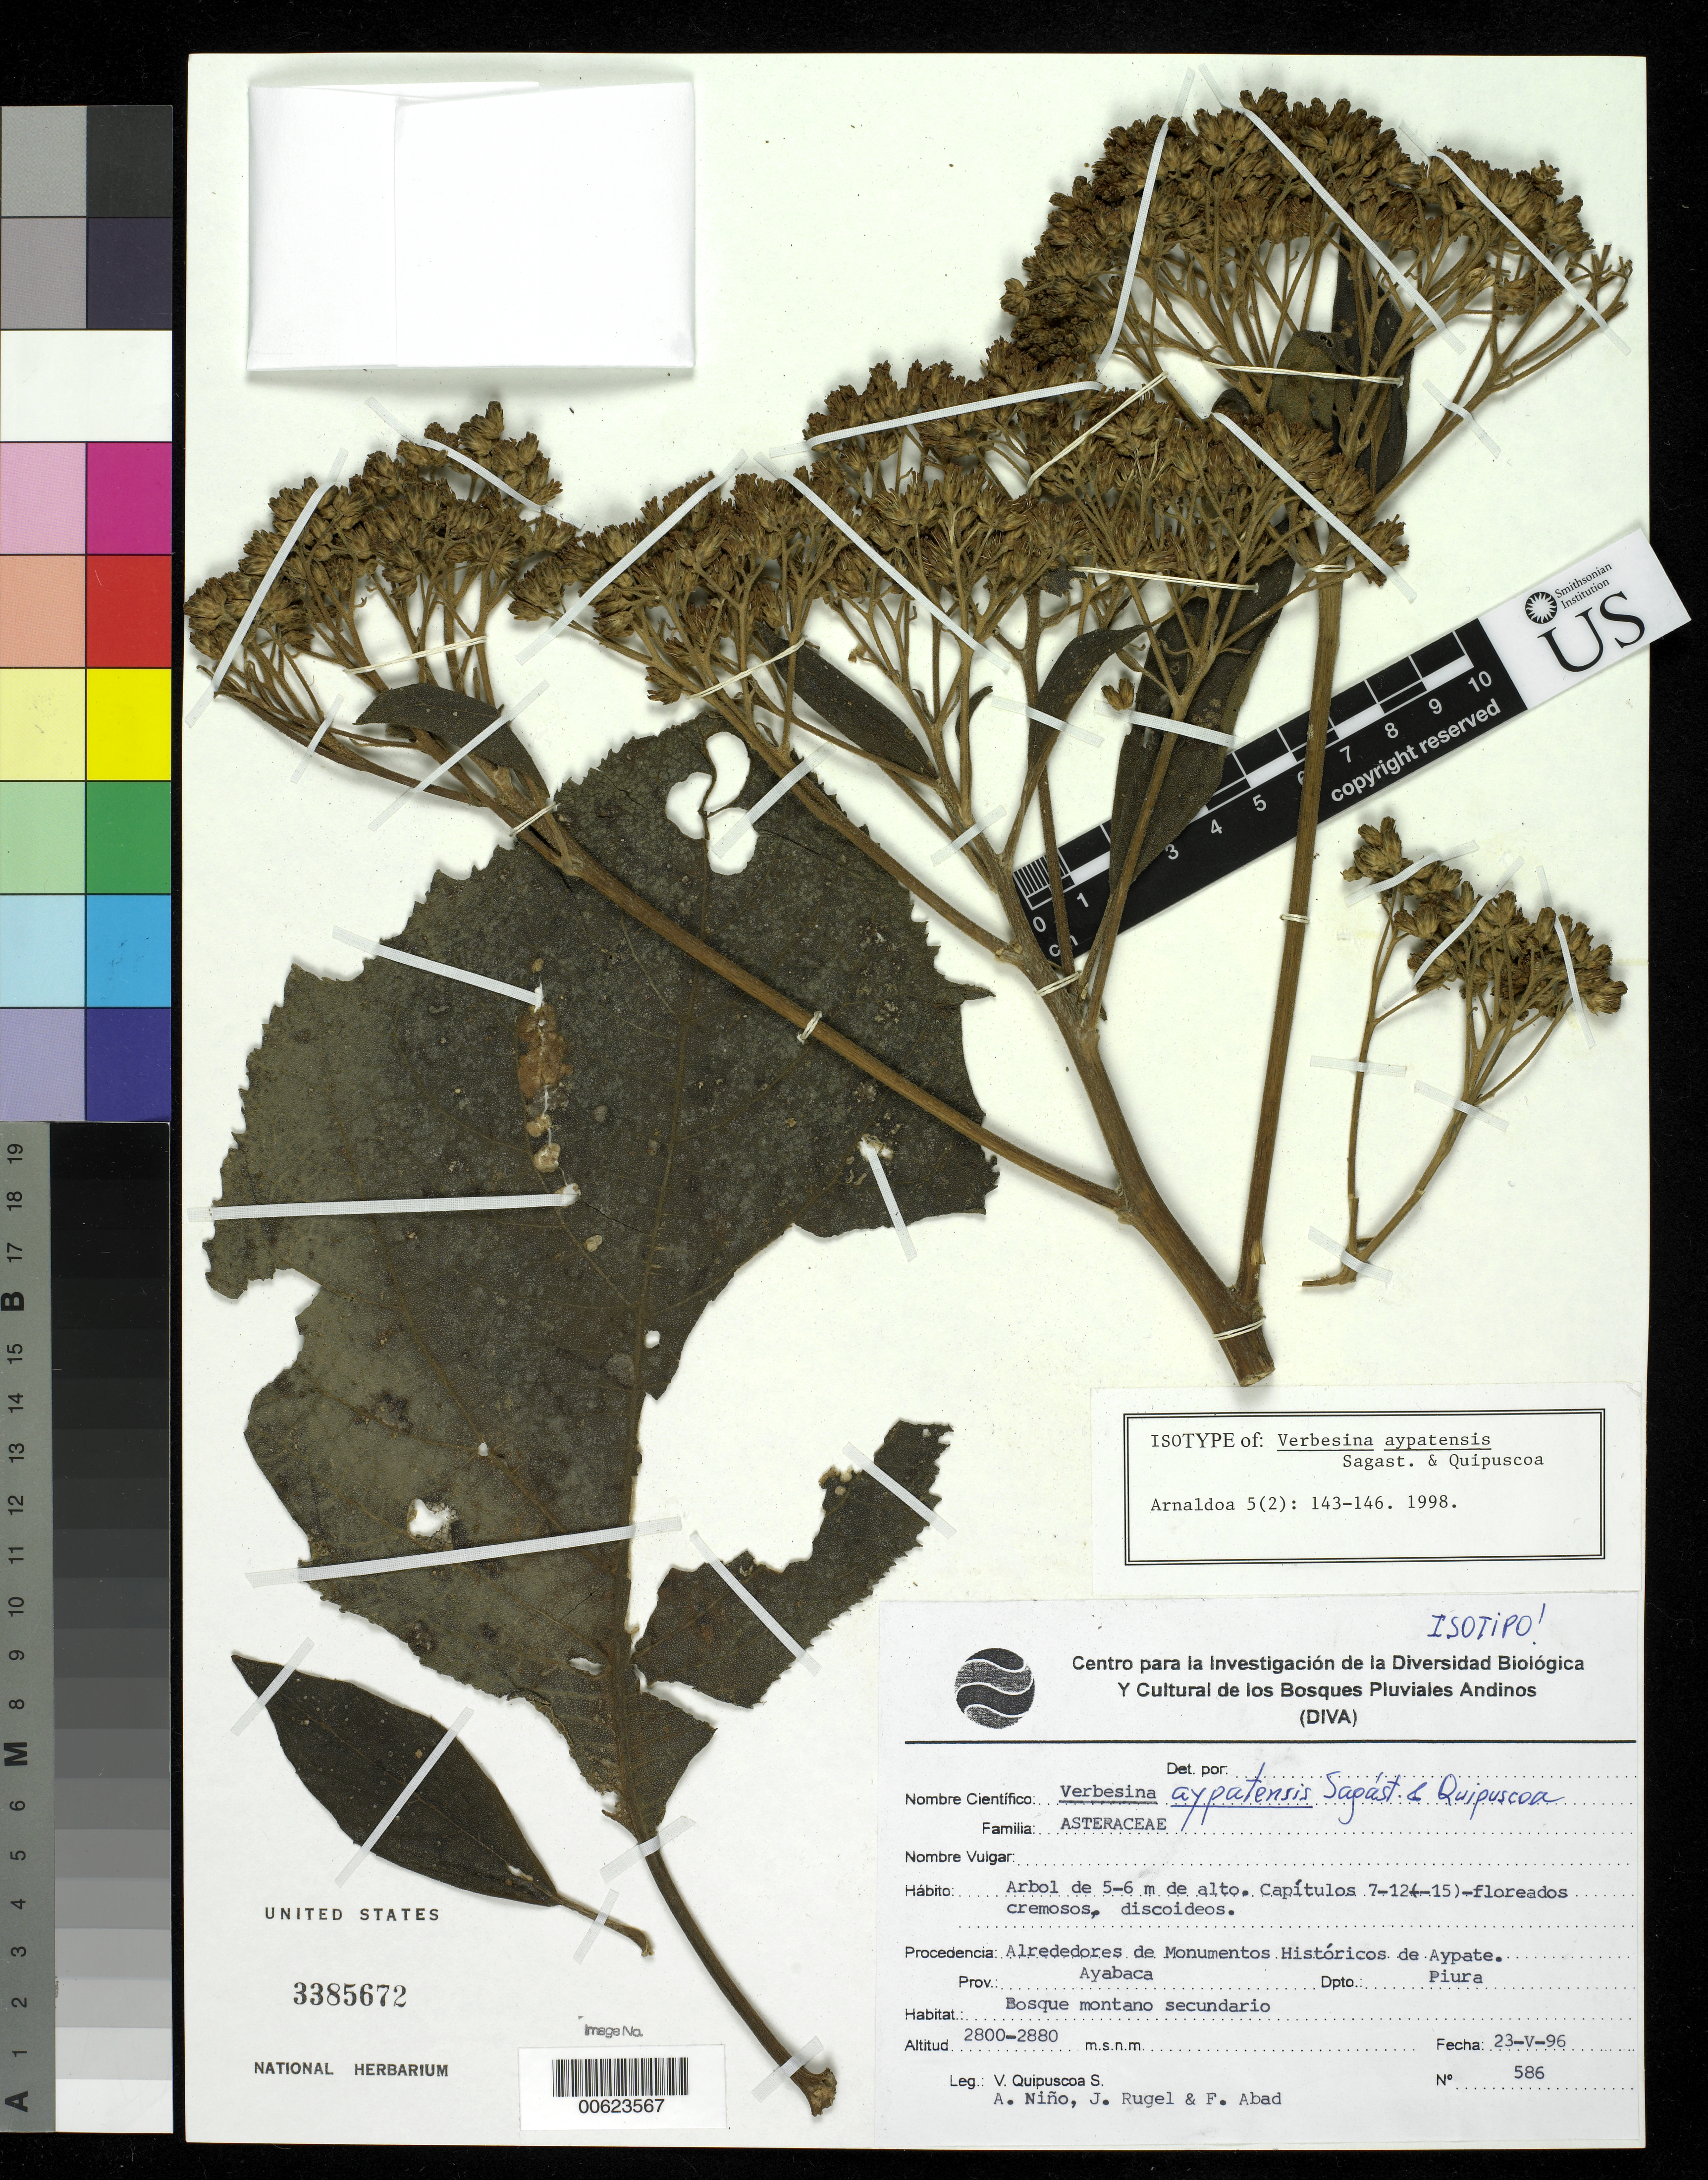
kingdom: Plantae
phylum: Tracheophyta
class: Magnoliopsida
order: Asterales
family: Asteraceae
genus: Verbesina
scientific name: Verbesina aypatensis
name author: Sagást. & Quipuscoa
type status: Isotype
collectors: V. Quipuscoa, A. Nino, J. Rugel & F. Abad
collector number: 586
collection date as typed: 23 May 1996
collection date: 1996-05-23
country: Peru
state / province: Piura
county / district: Ayabaca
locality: alrededores de monumentos historicos de Aypate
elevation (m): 2800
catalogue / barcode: US 3385672